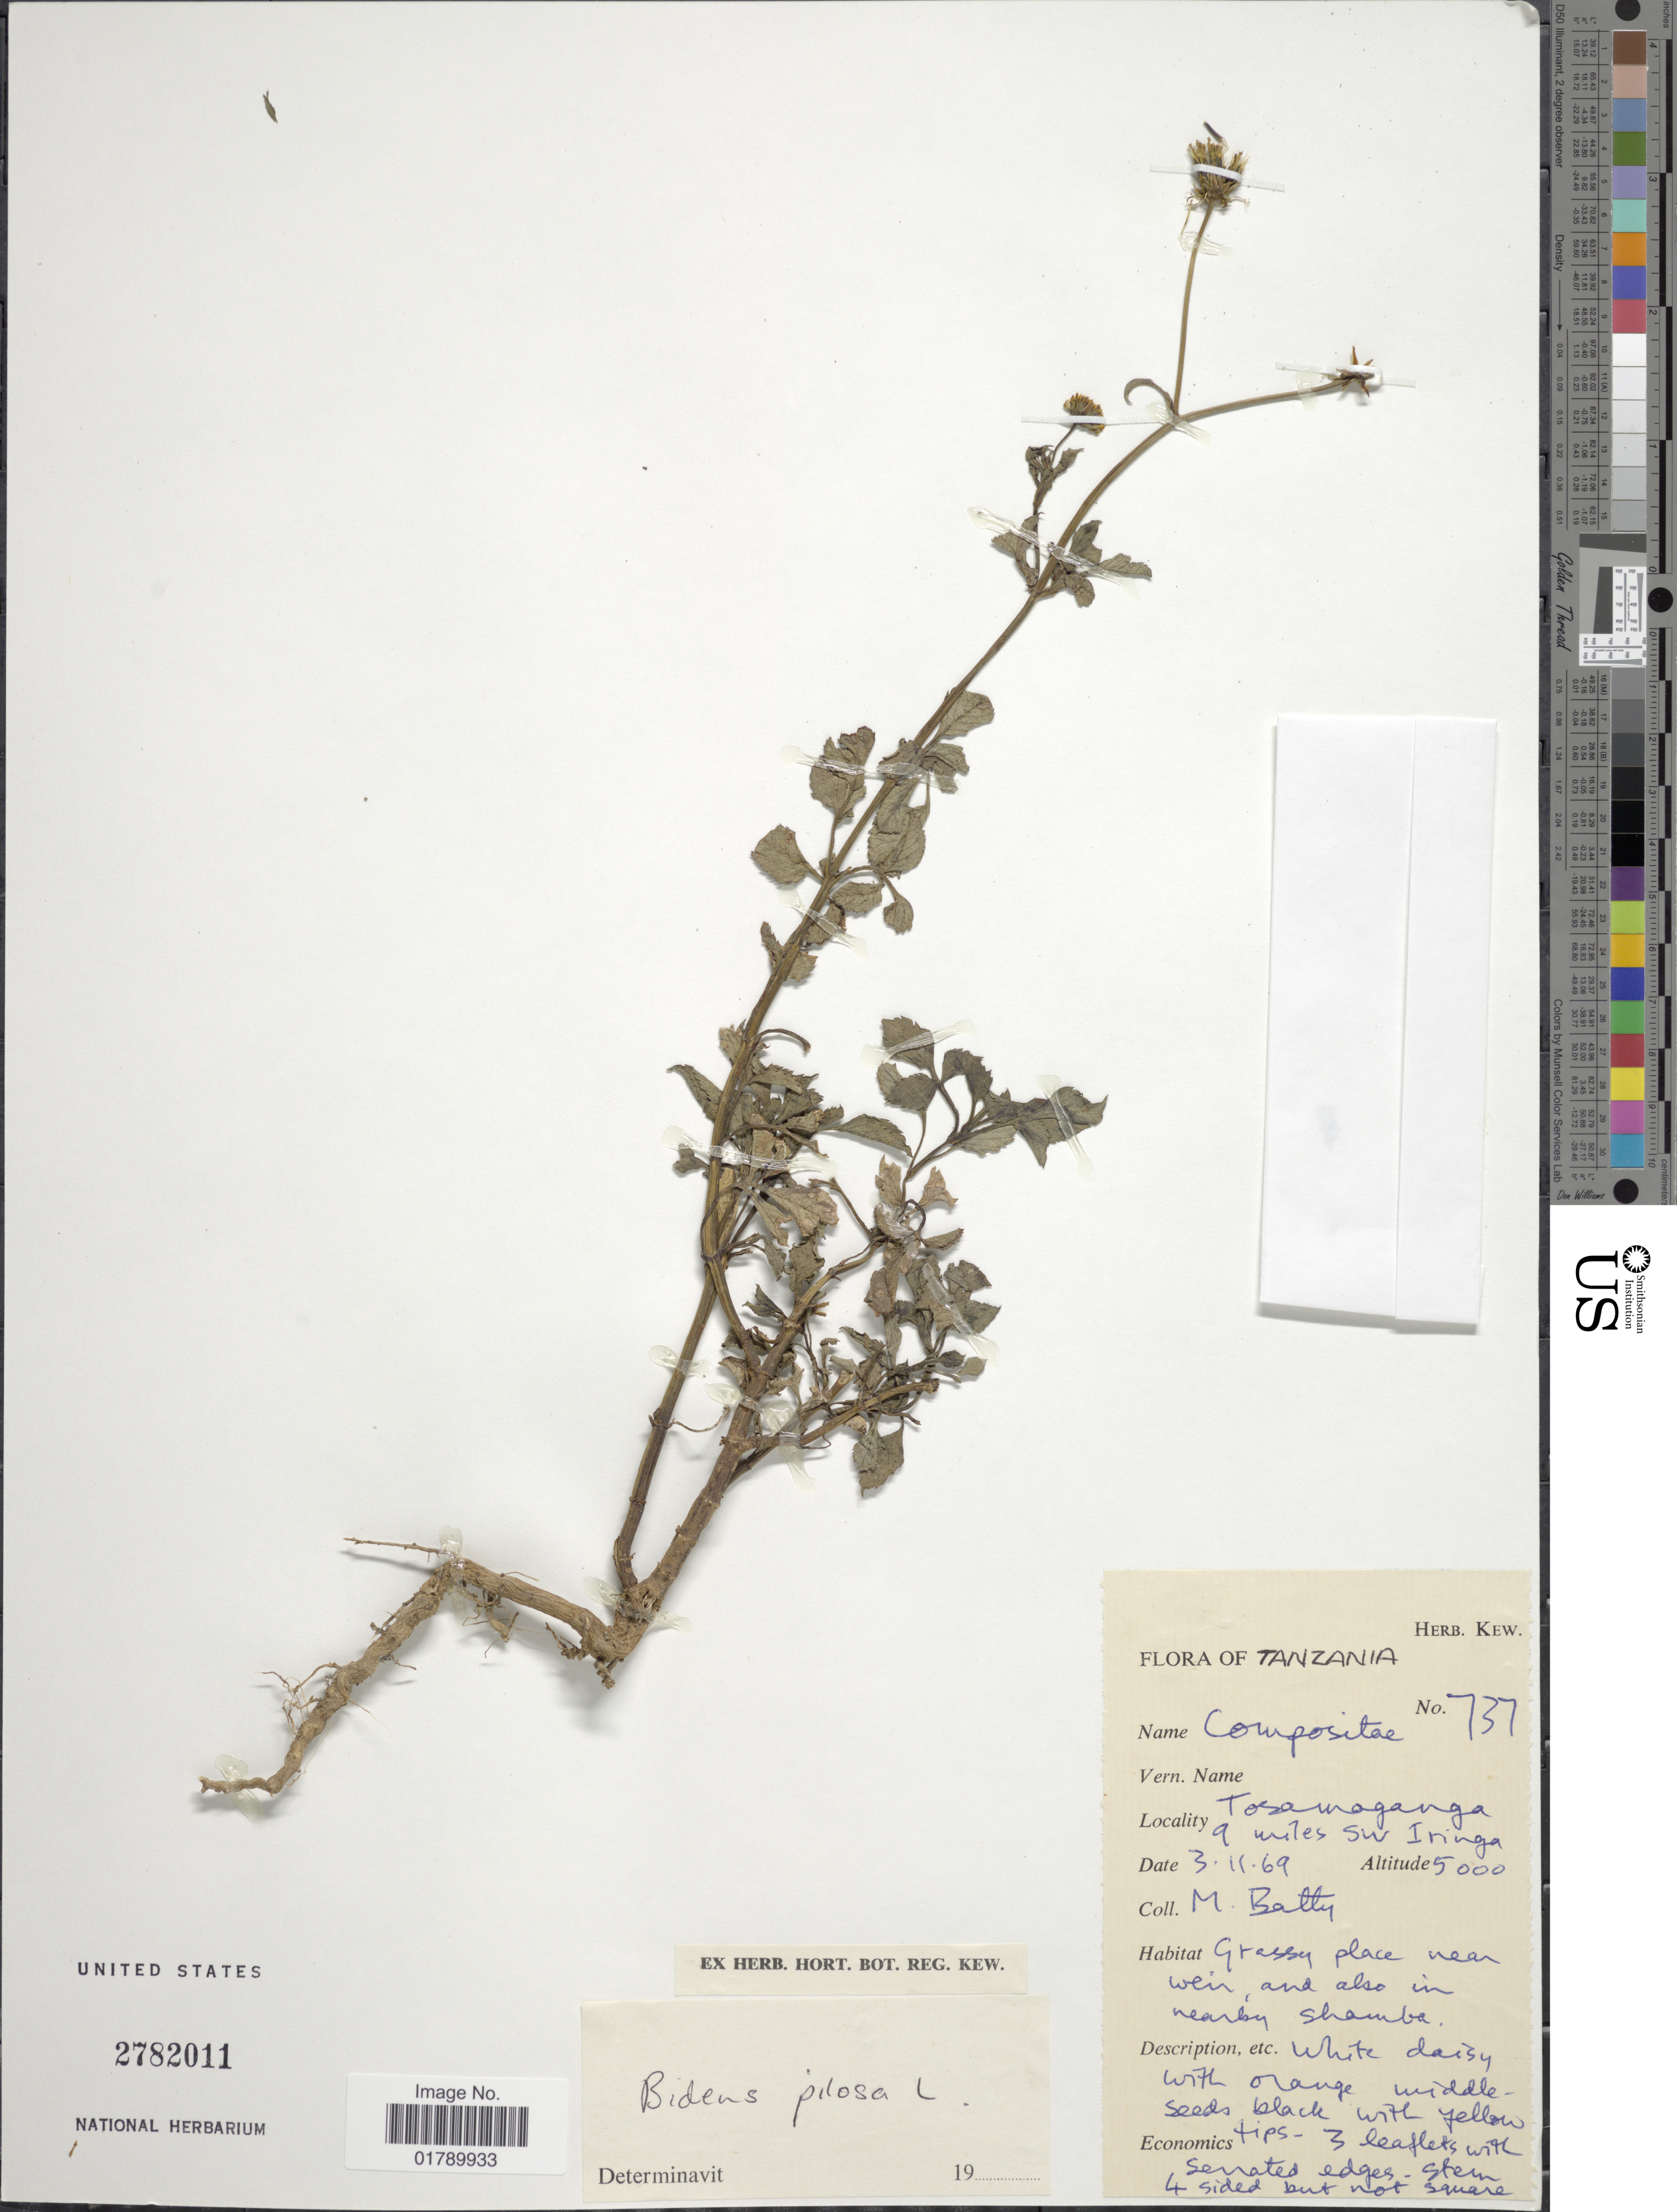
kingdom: Plantae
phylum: Tracheophyta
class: Magnoliopsida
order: Asterales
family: Asteraceae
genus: Bidens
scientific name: Bidens pilosa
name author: L.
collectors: M. Batty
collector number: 737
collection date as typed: Transcribed d/m/y: 3/2/69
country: Tanzania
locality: Tosamaganga 9 miles SW Iringa.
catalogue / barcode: US 2782011